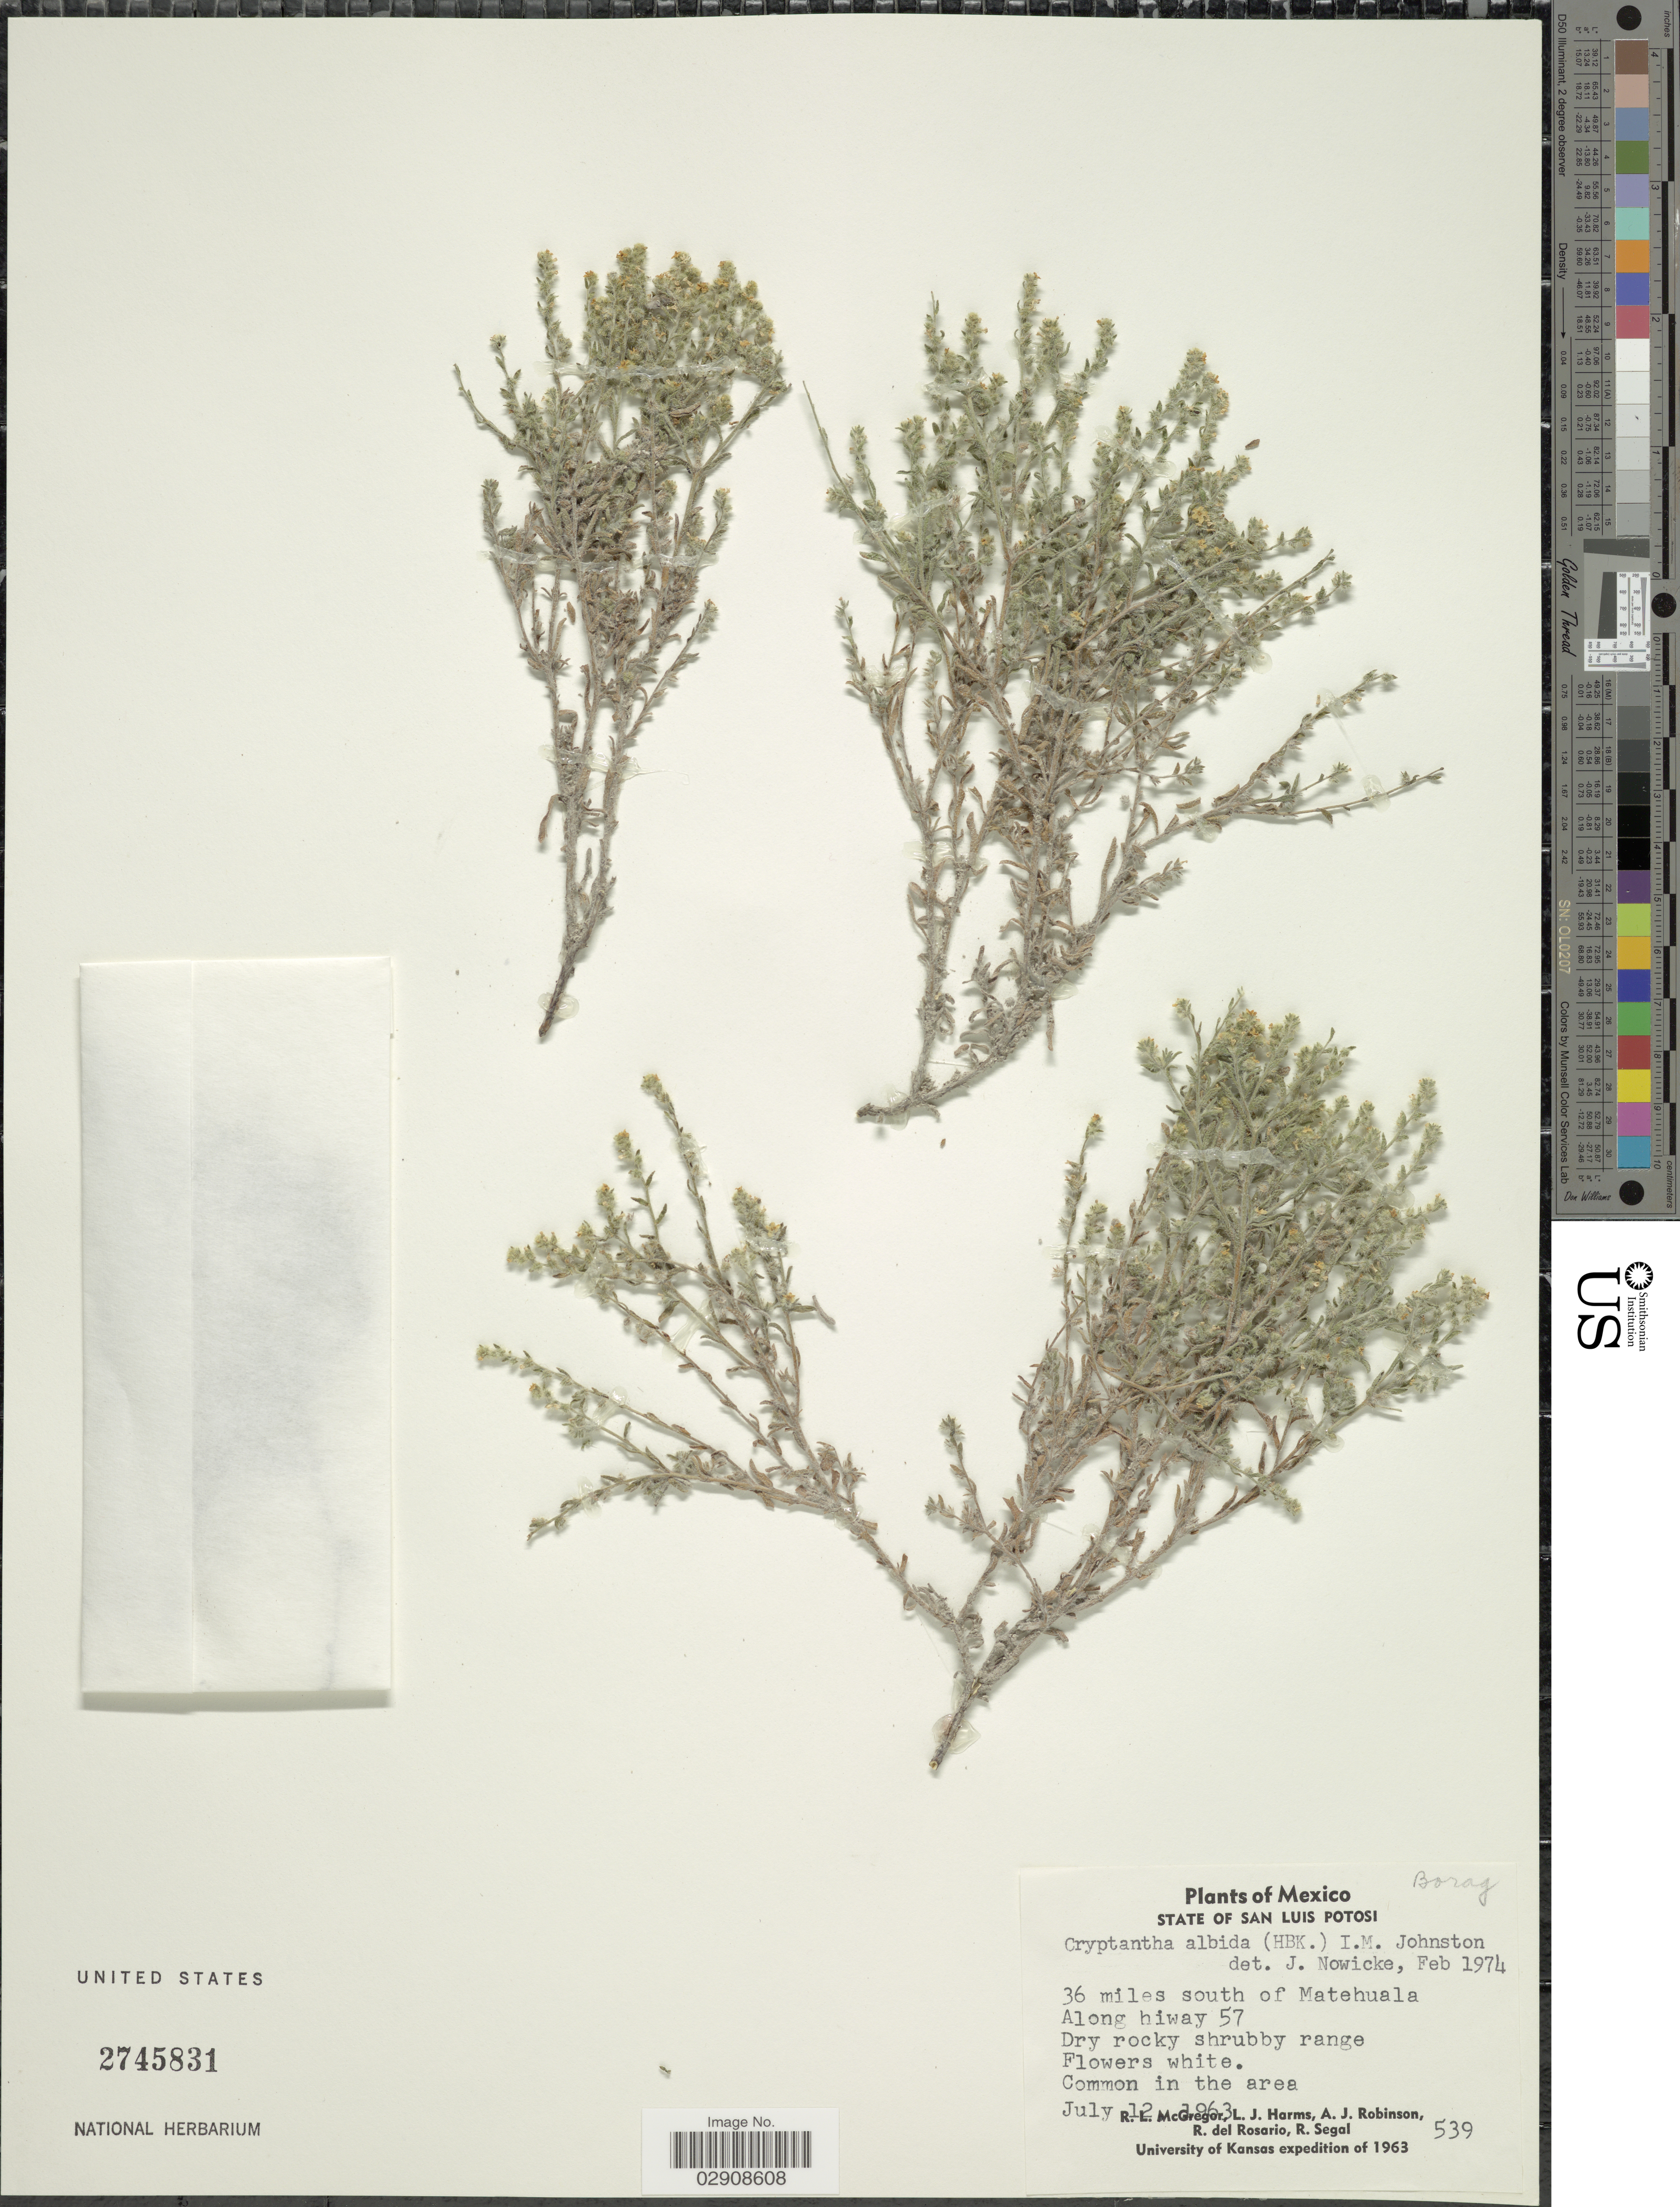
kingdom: Plantae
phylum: Tracheophyta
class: Magnoliopsida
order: Boraginales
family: Boraginaceae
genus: Cryptantha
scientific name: Cryptantha albida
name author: (Kunth) I.M. Johnst.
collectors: R. McGregor, L. Harms, A. J. Robinson, R. del Rosario & R. Segal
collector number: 539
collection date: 1963-07-12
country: Mexico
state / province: San Luis Potosí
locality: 36 miles south of Matehuala. Along hiway 57.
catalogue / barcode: US 2745831